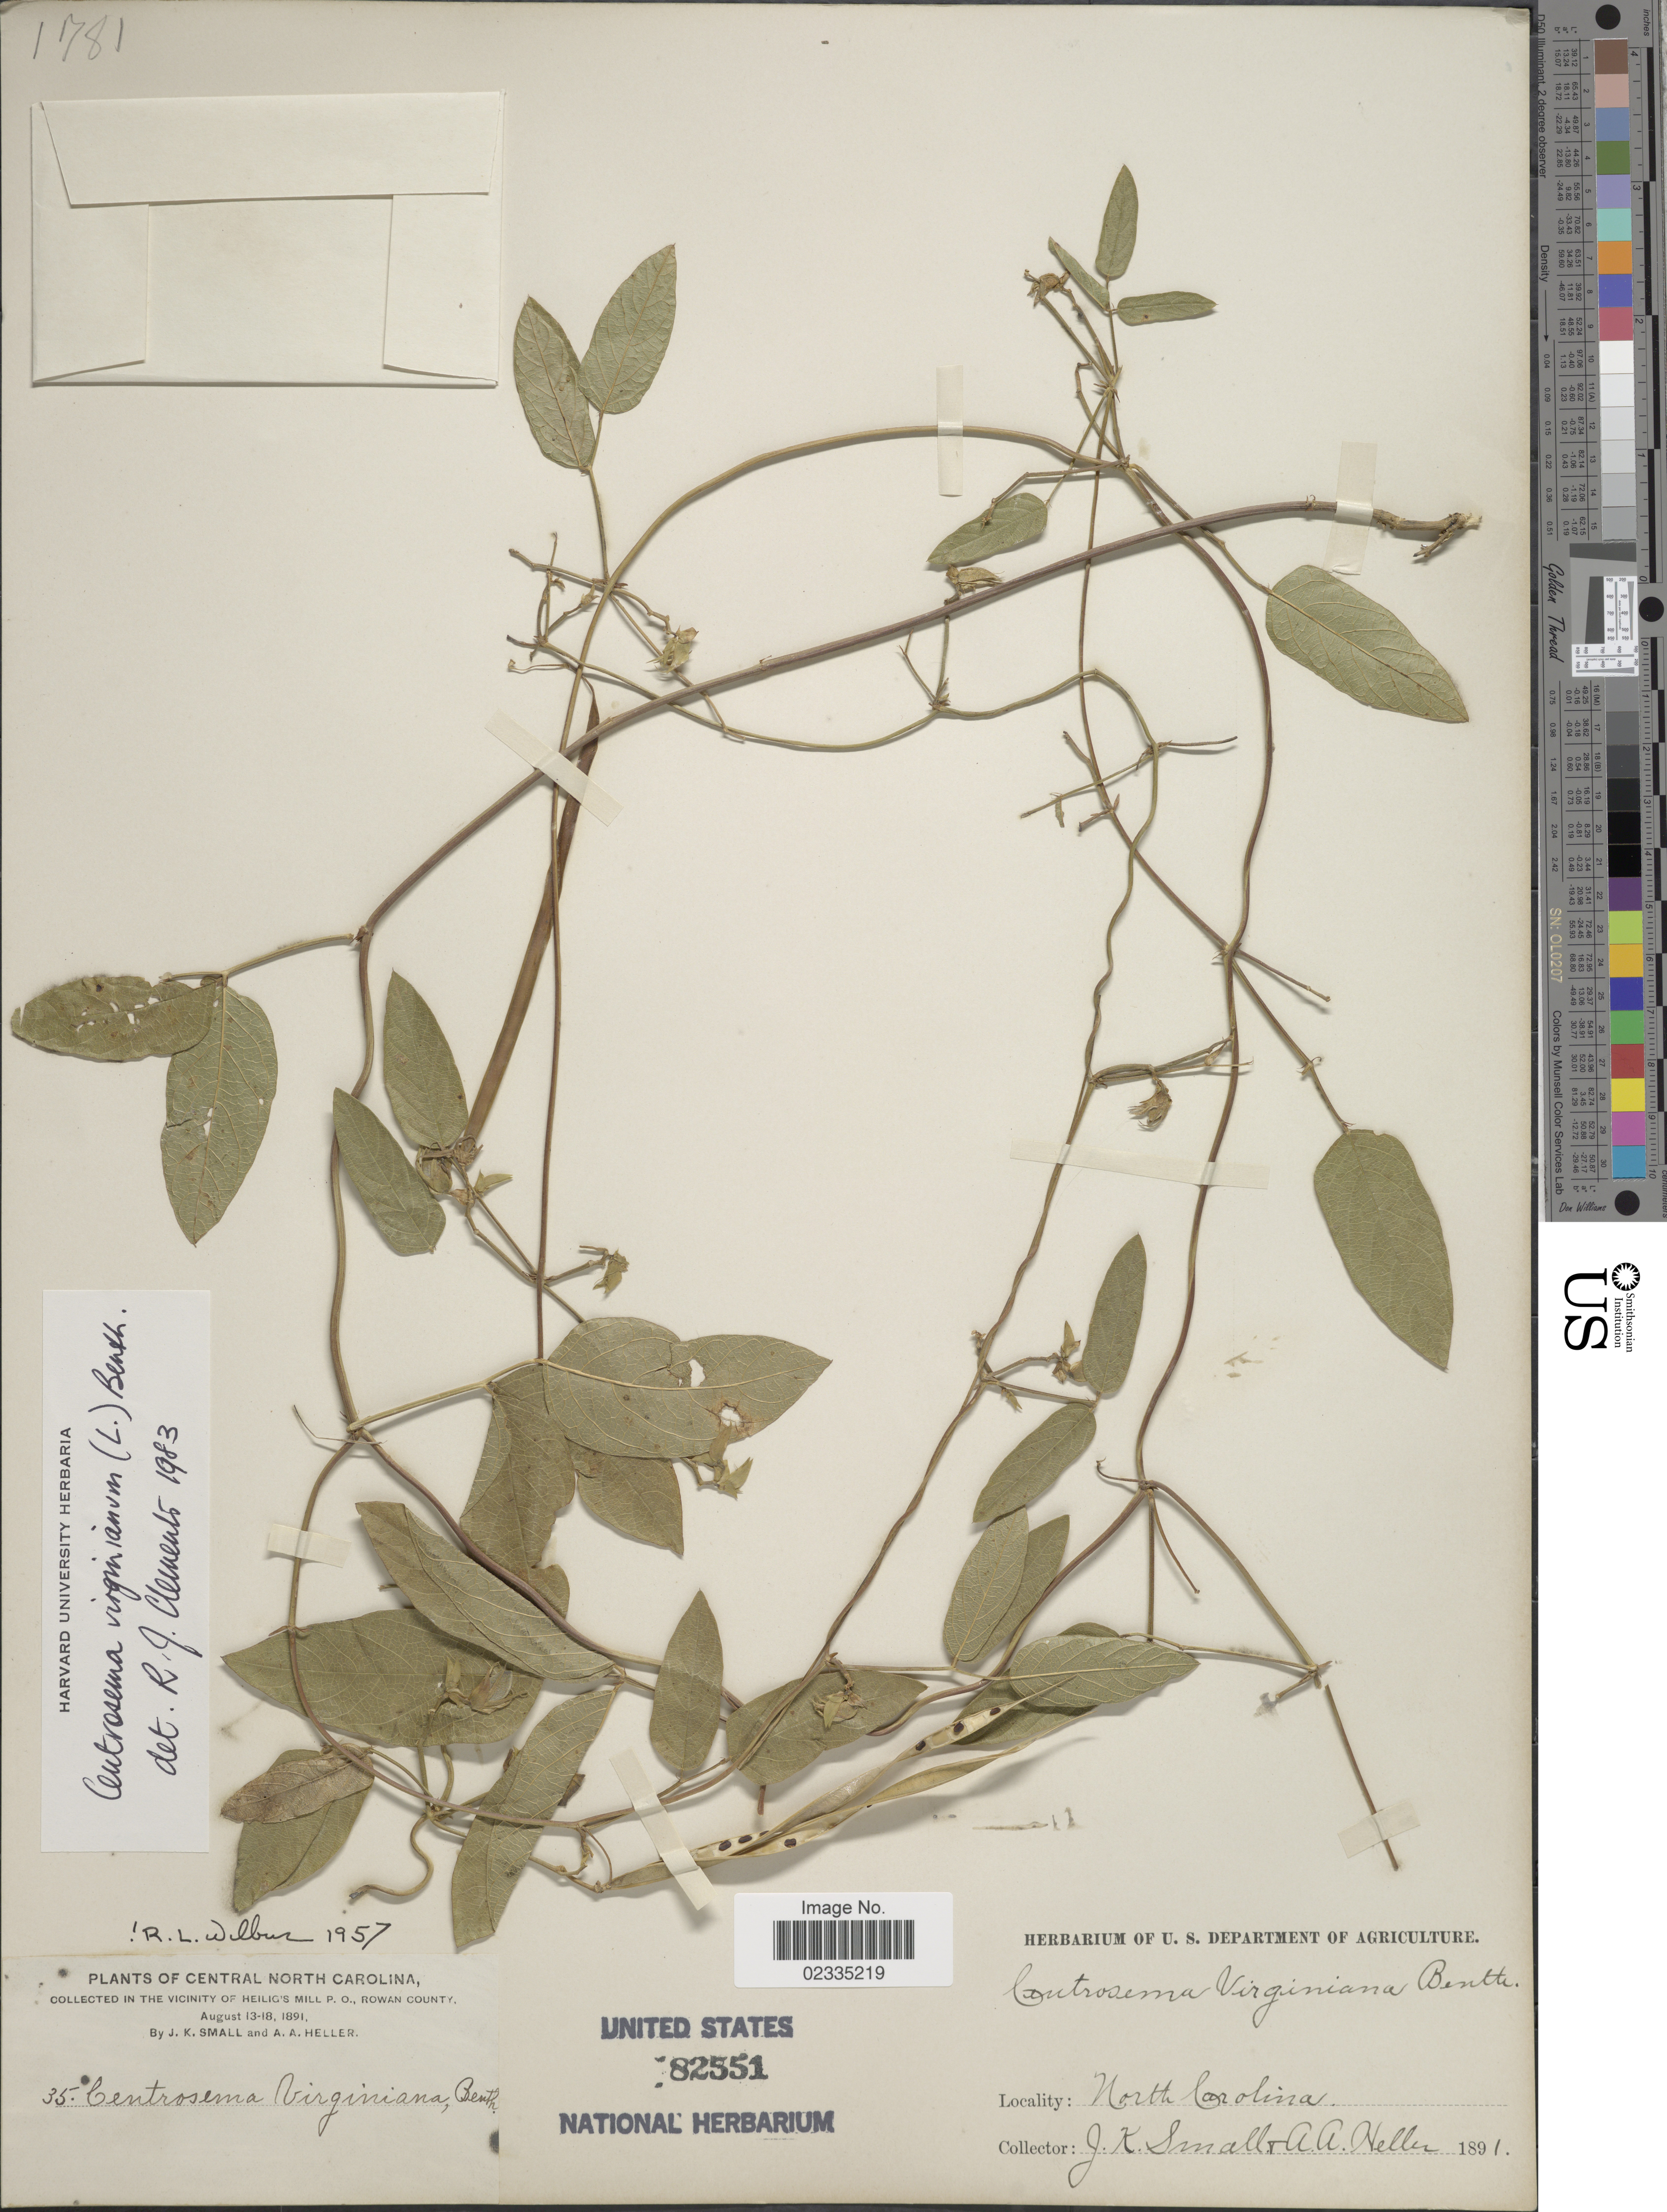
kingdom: Plantae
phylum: Tracheophyta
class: Magnoliopsida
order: Fabales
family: Fabaceae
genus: Centrosema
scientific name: Centrosema virginianum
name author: (L.) Benth.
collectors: J. K. Small & A. A. Heller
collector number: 35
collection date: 1891-08-13/1891-08-18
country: United States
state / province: North Carolina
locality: Central North Carolina, In The Vicinity of Heilig's Mill P.O., Rowan County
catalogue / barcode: US 82551